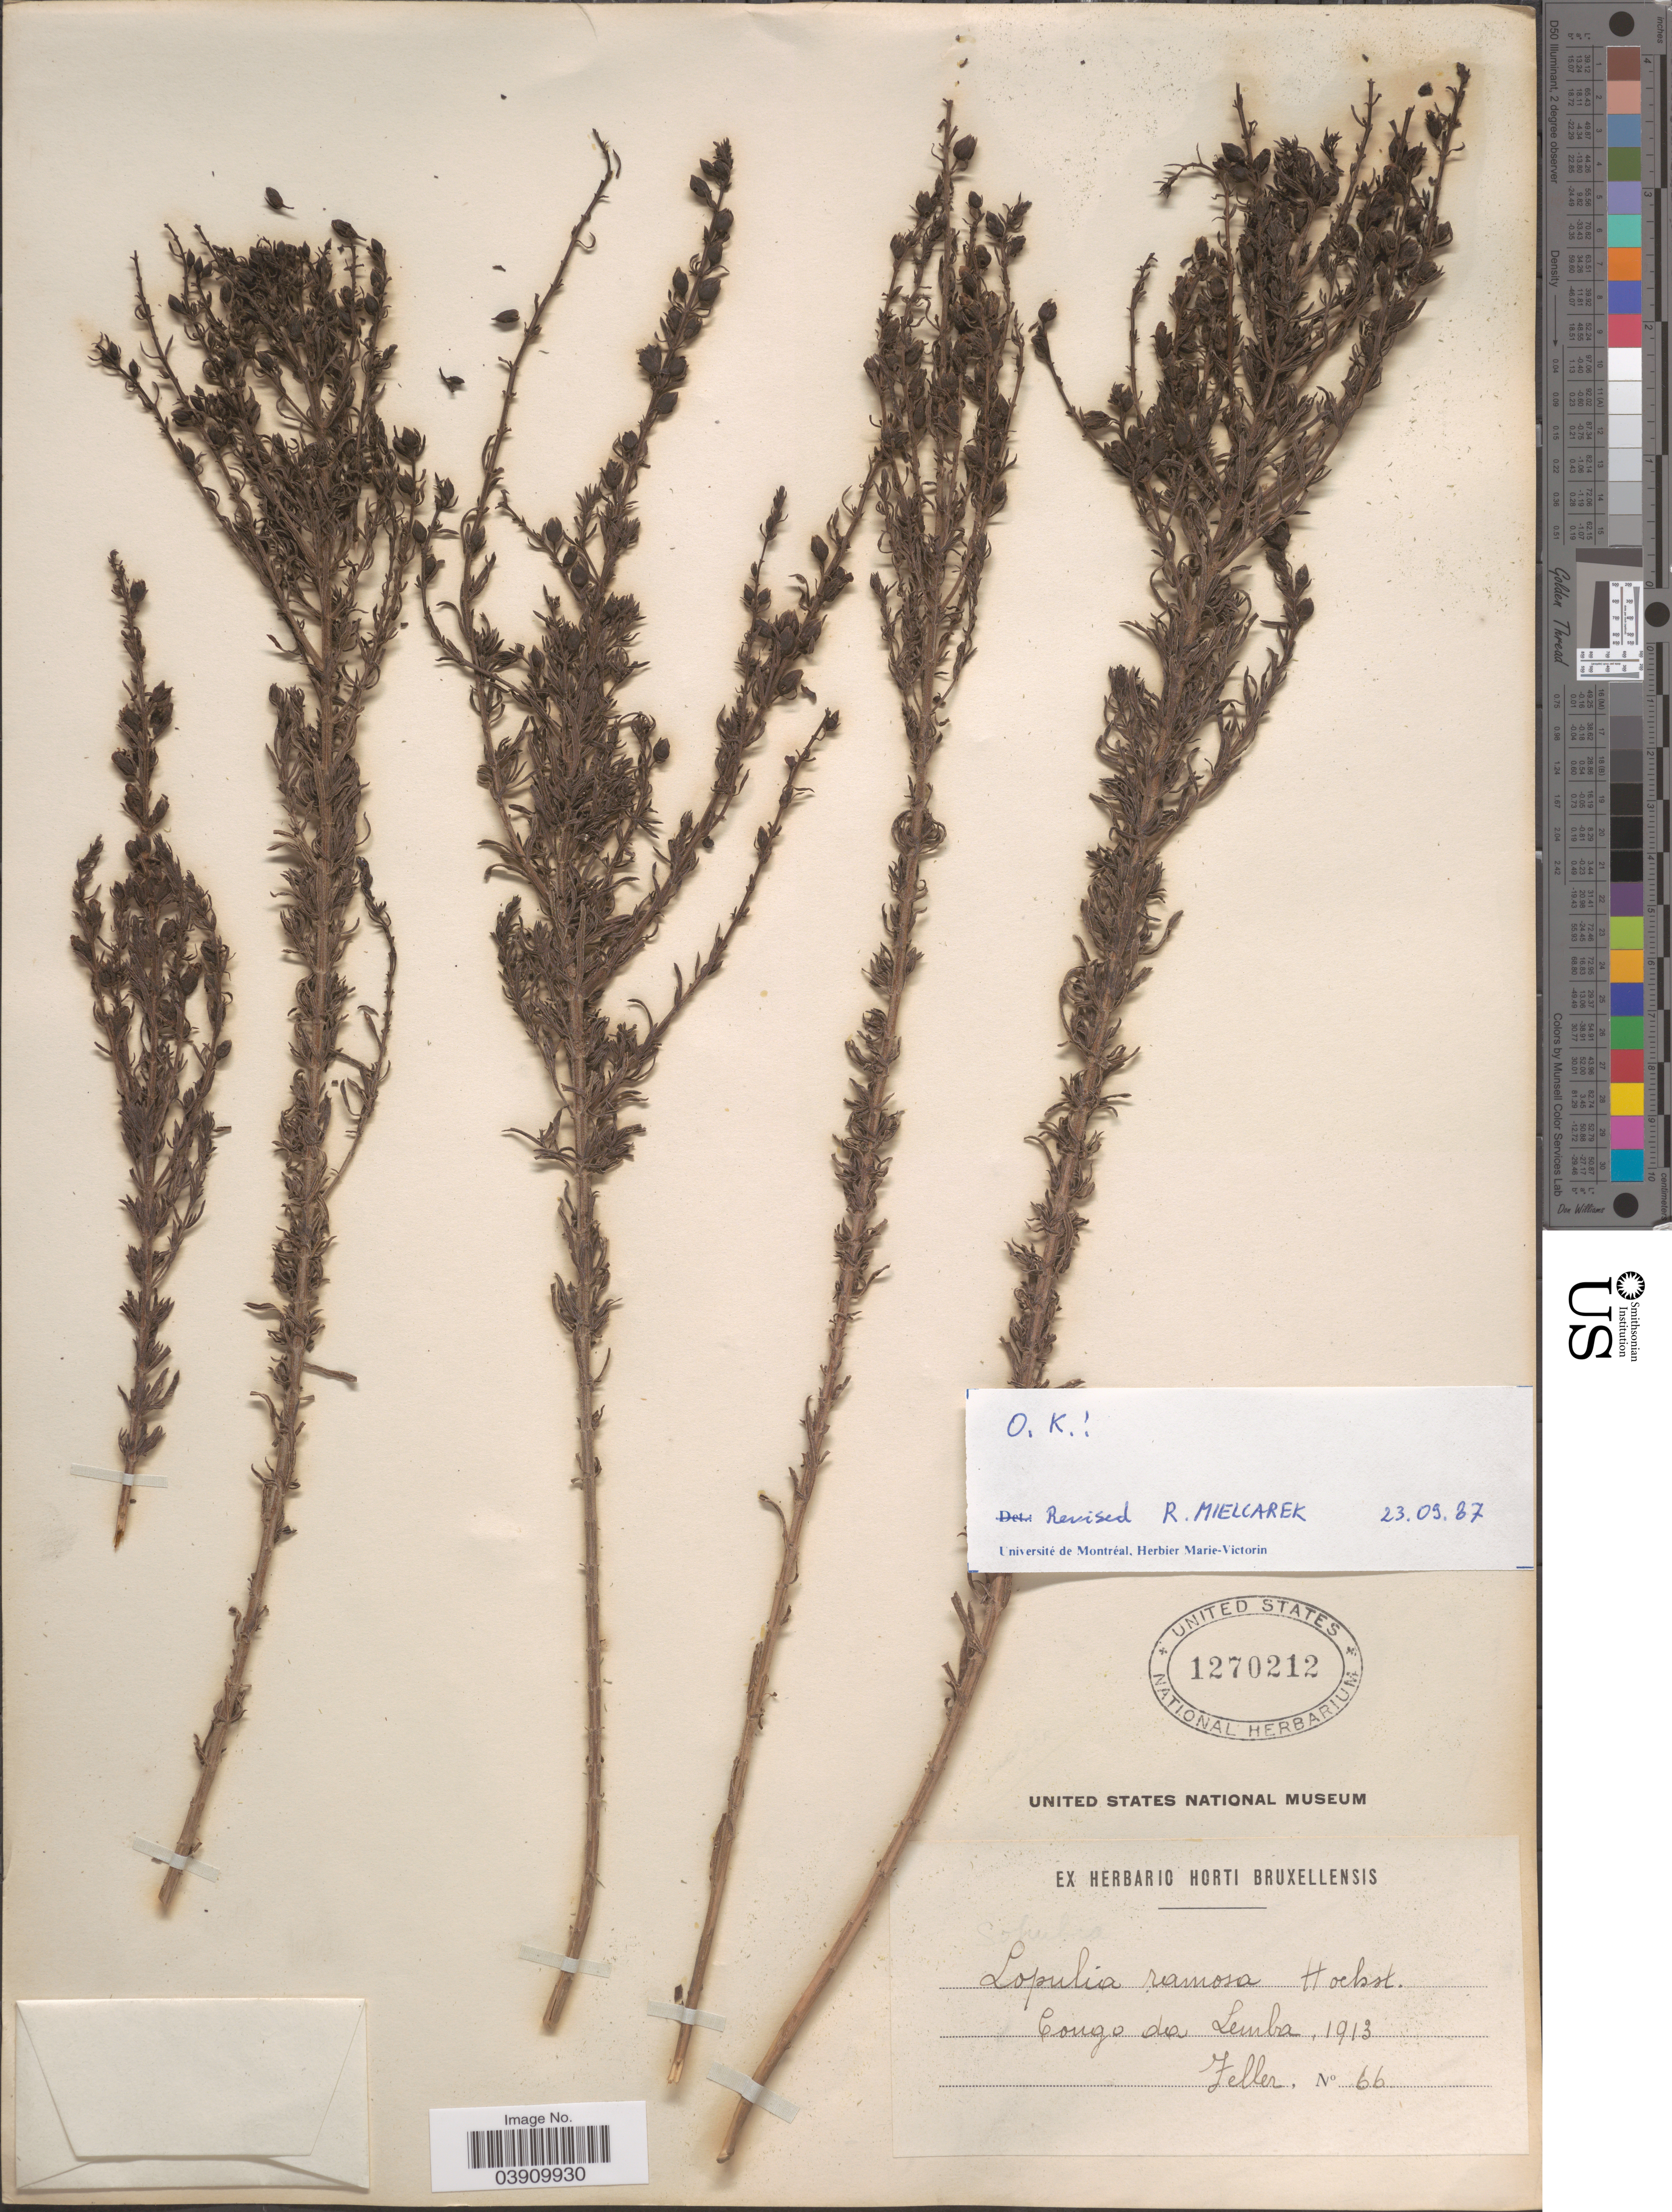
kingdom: Plantae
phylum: Tracheophyta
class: Magnoliopsida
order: Lamiales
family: Orobanchaceae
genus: Sopubia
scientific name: Sopubia ramosa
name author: (Hochst.) Hochst.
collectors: Feller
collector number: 66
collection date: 1913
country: Congo, Democratic Republic of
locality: Congo da Lemba.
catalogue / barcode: US 1270212